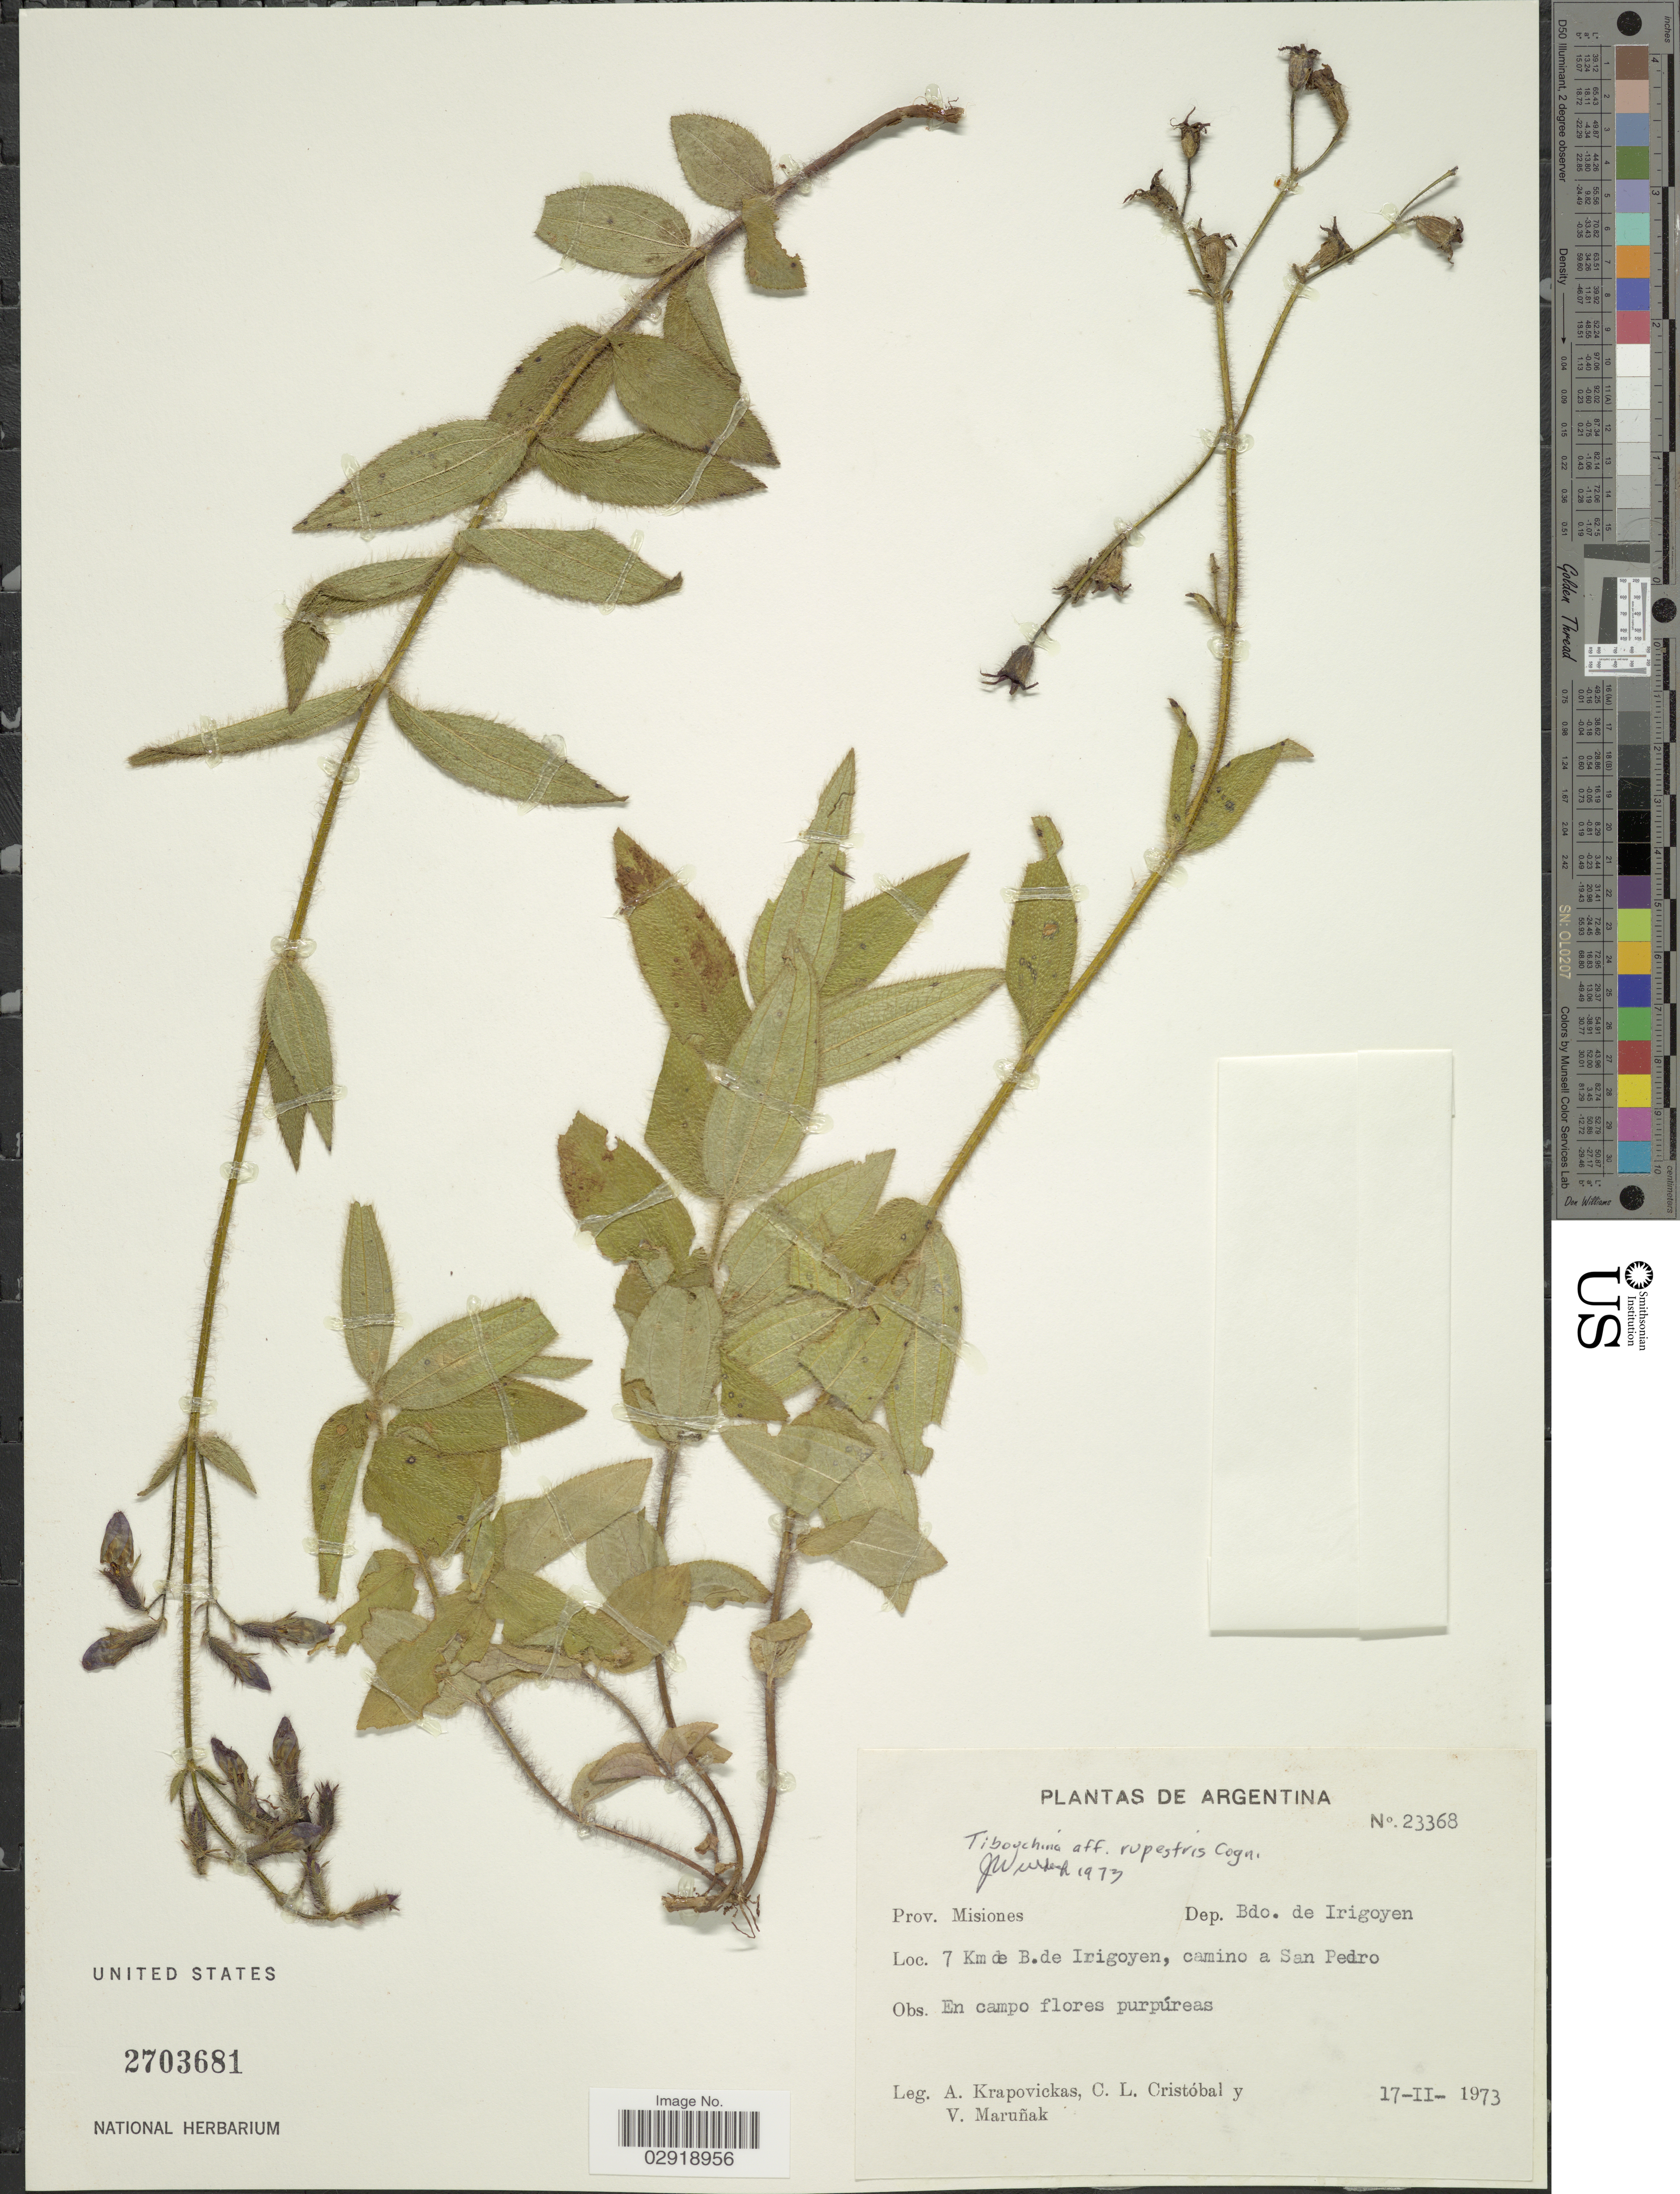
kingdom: Plantae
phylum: Tracheophyta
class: Magnoliopsida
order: Myrtales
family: Melastomataceae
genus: Chaetogastra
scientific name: Chaetogastra sp.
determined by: Strong, Mark T., (BOT), Smithsonian Institution - National Museum of Natural History (UNITED STATES)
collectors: A. Krapovickas, C. L. Cristóbal & V. Maruñak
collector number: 23368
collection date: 1973-11-17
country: Argentina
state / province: Misiones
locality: Dep. Bdo. de Irigoyen. 7 Km de B.de Irigoyen, camino a San Pedro.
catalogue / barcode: US 2703681